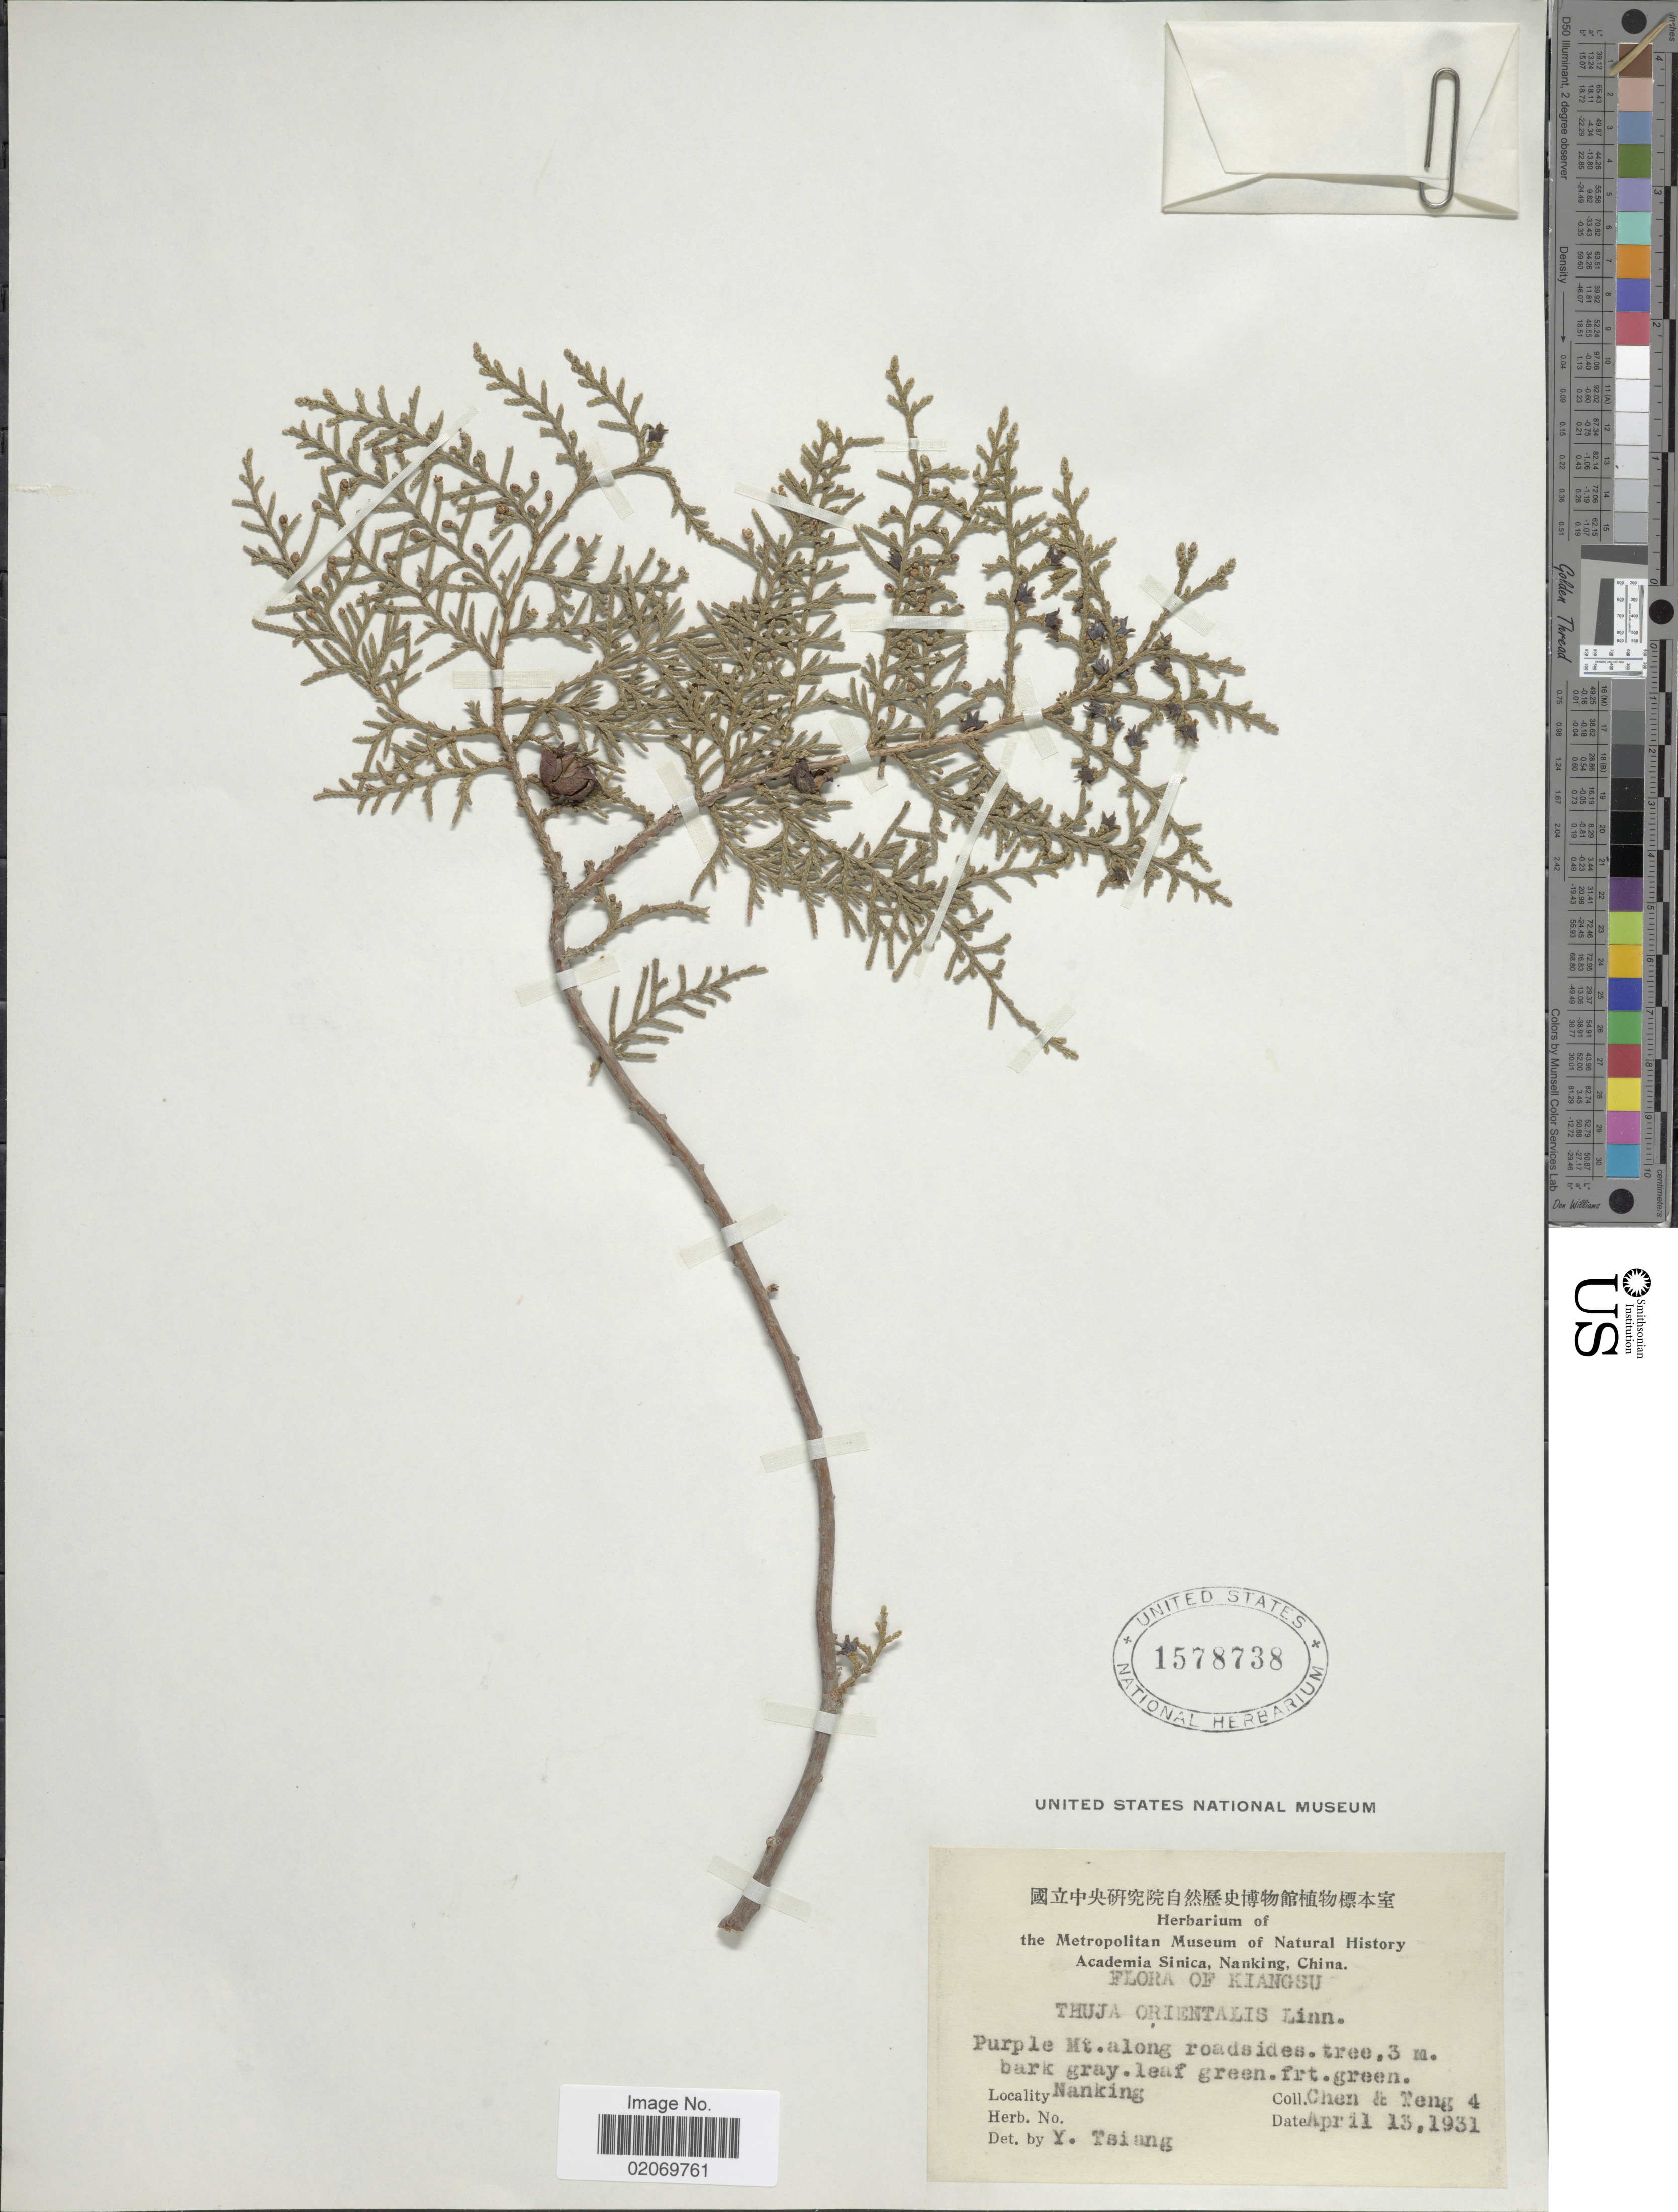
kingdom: Plantae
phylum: Tracheophyta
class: Pinopsida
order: Pinales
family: Cupressaceae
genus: Thuja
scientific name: Thuja orientalis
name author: L.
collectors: -- Chen & -. Teng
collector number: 4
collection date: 1931-04-13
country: China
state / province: Jiangsu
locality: Kiangsu, Purple Mt Along roadsides, Nanking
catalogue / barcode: US 1578738